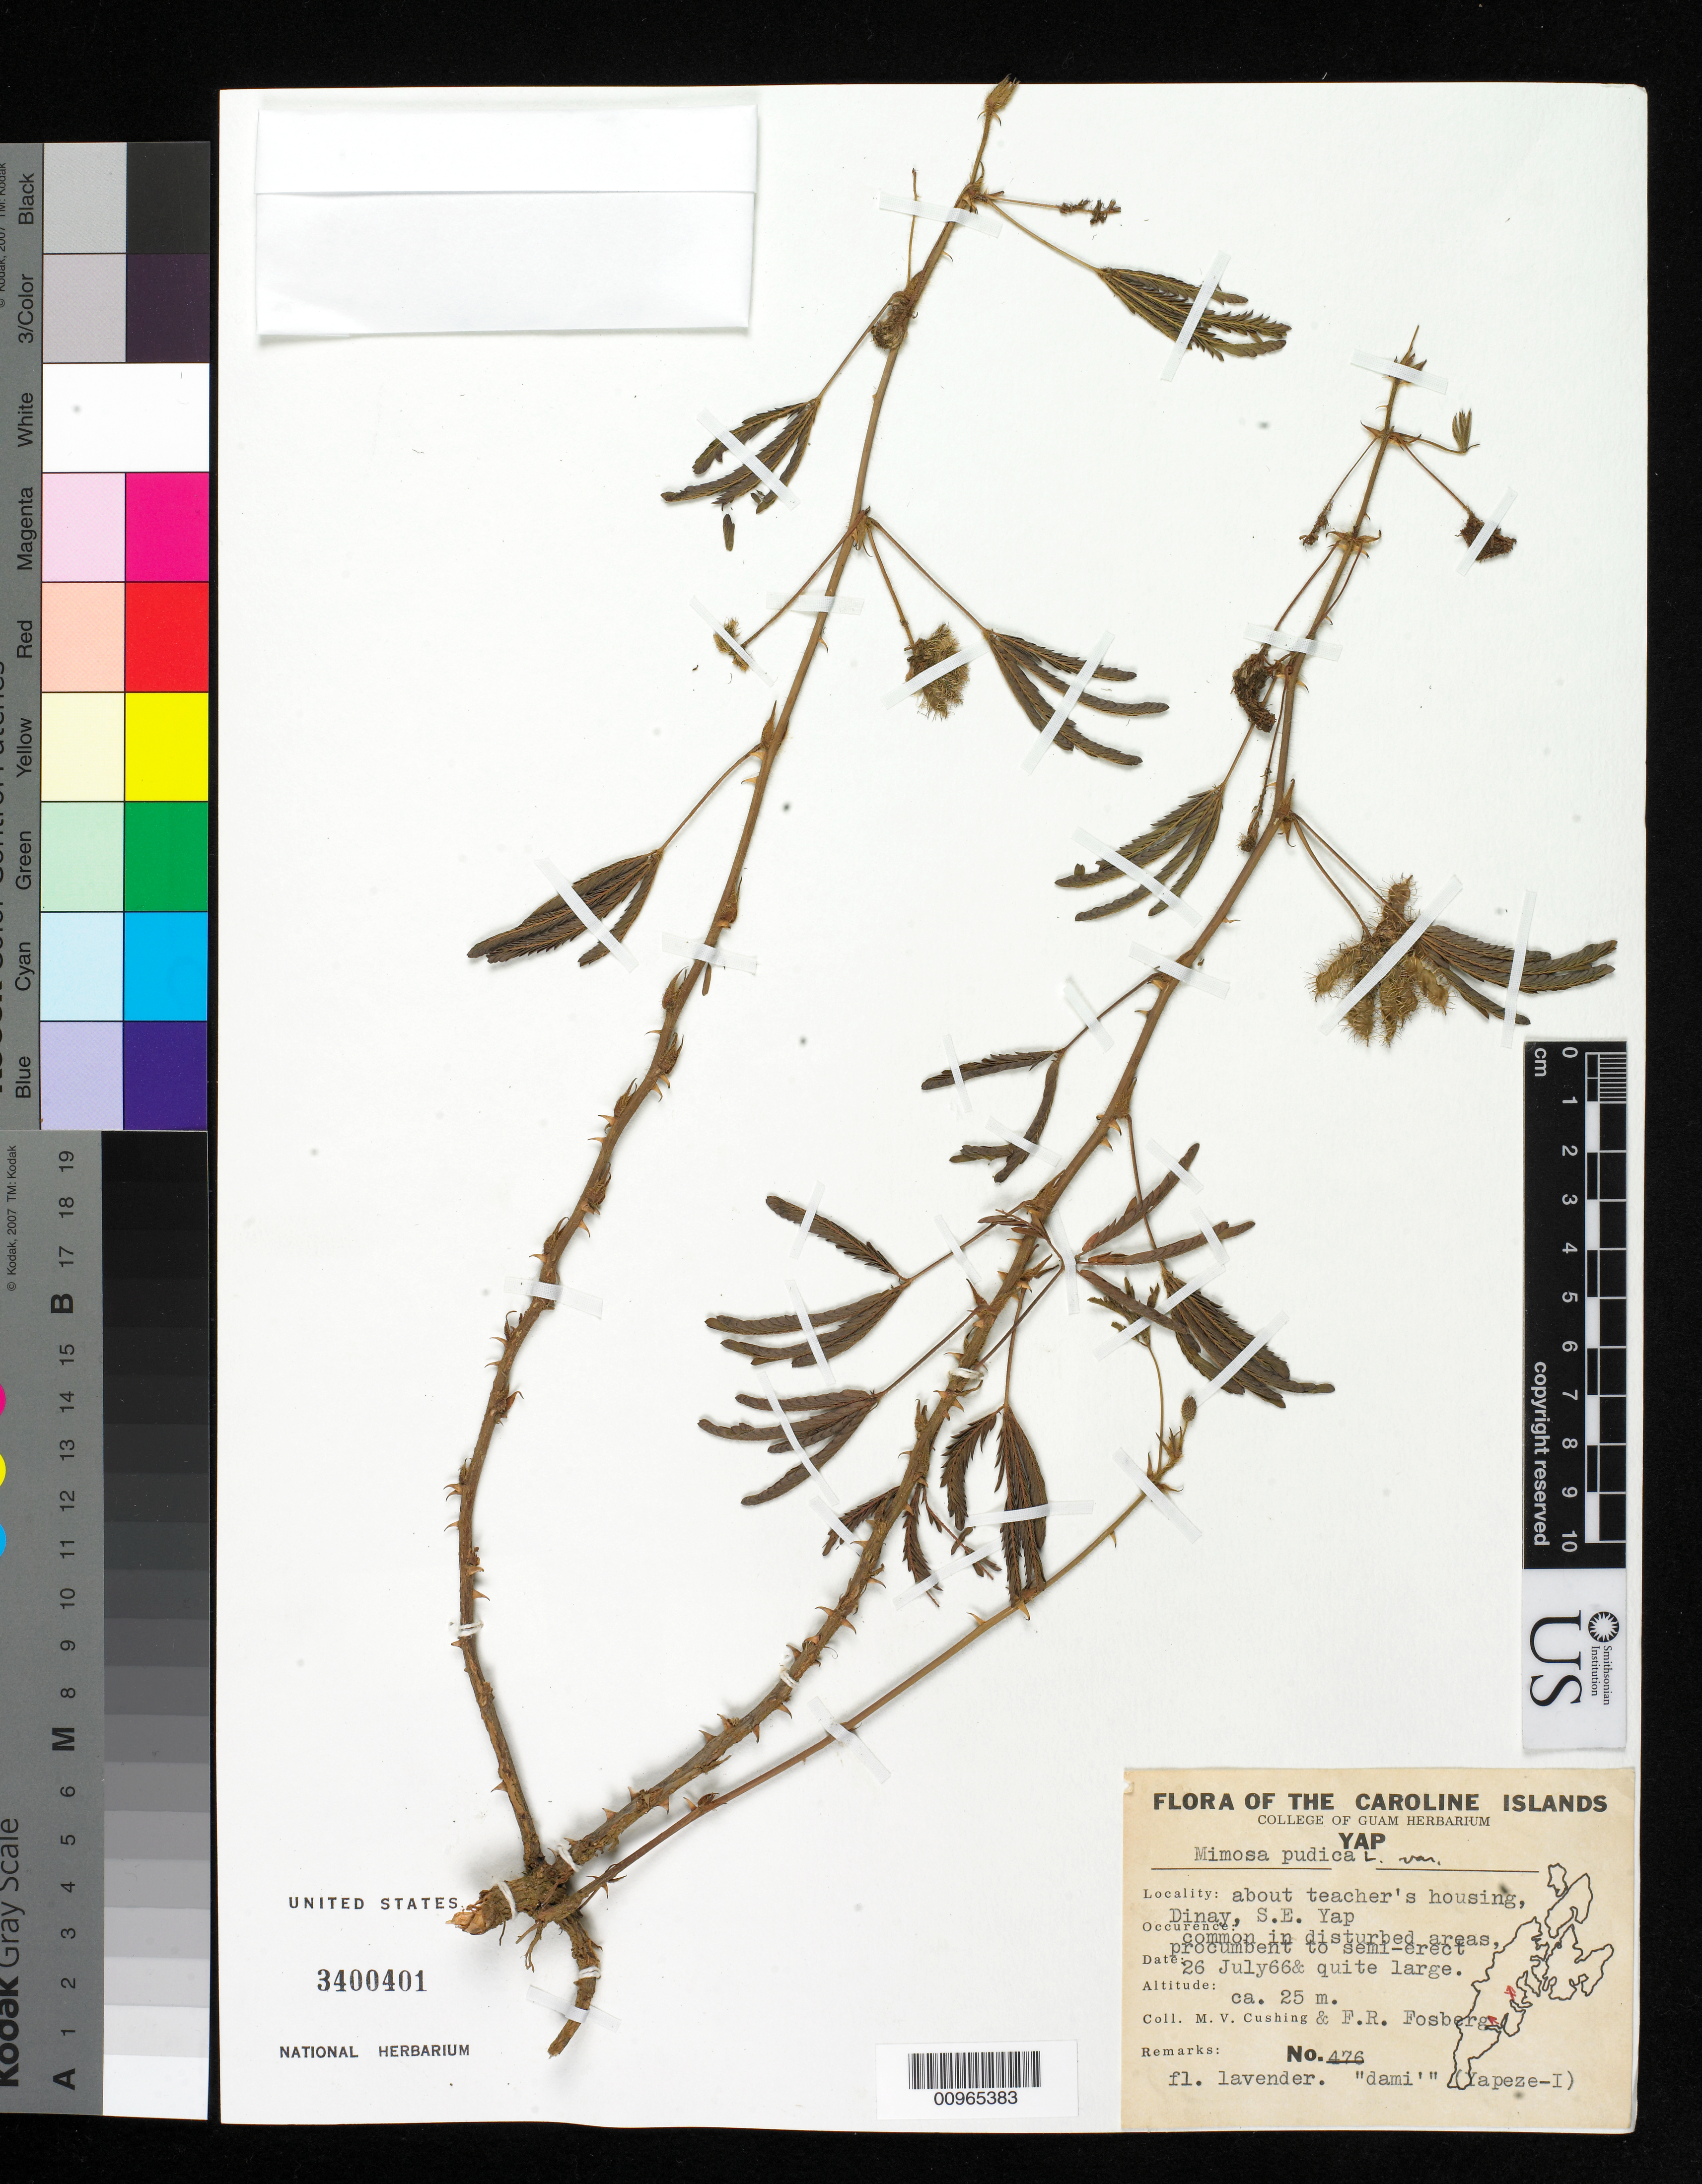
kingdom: Plantae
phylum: Tracheophyta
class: Magnoliopsida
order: Fabales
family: Fabaceae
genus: Mimosa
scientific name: Mimosa pudica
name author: L.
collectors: M. V. Cushing & F. R. Fosberg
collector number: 476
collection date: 1966-07-26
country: Micronesia, Federated States of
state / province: Yap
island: Yap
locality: About teacher's housing, Dinay, SE Yap (marked map provided on label)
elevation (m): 25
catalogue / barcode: US 3400401